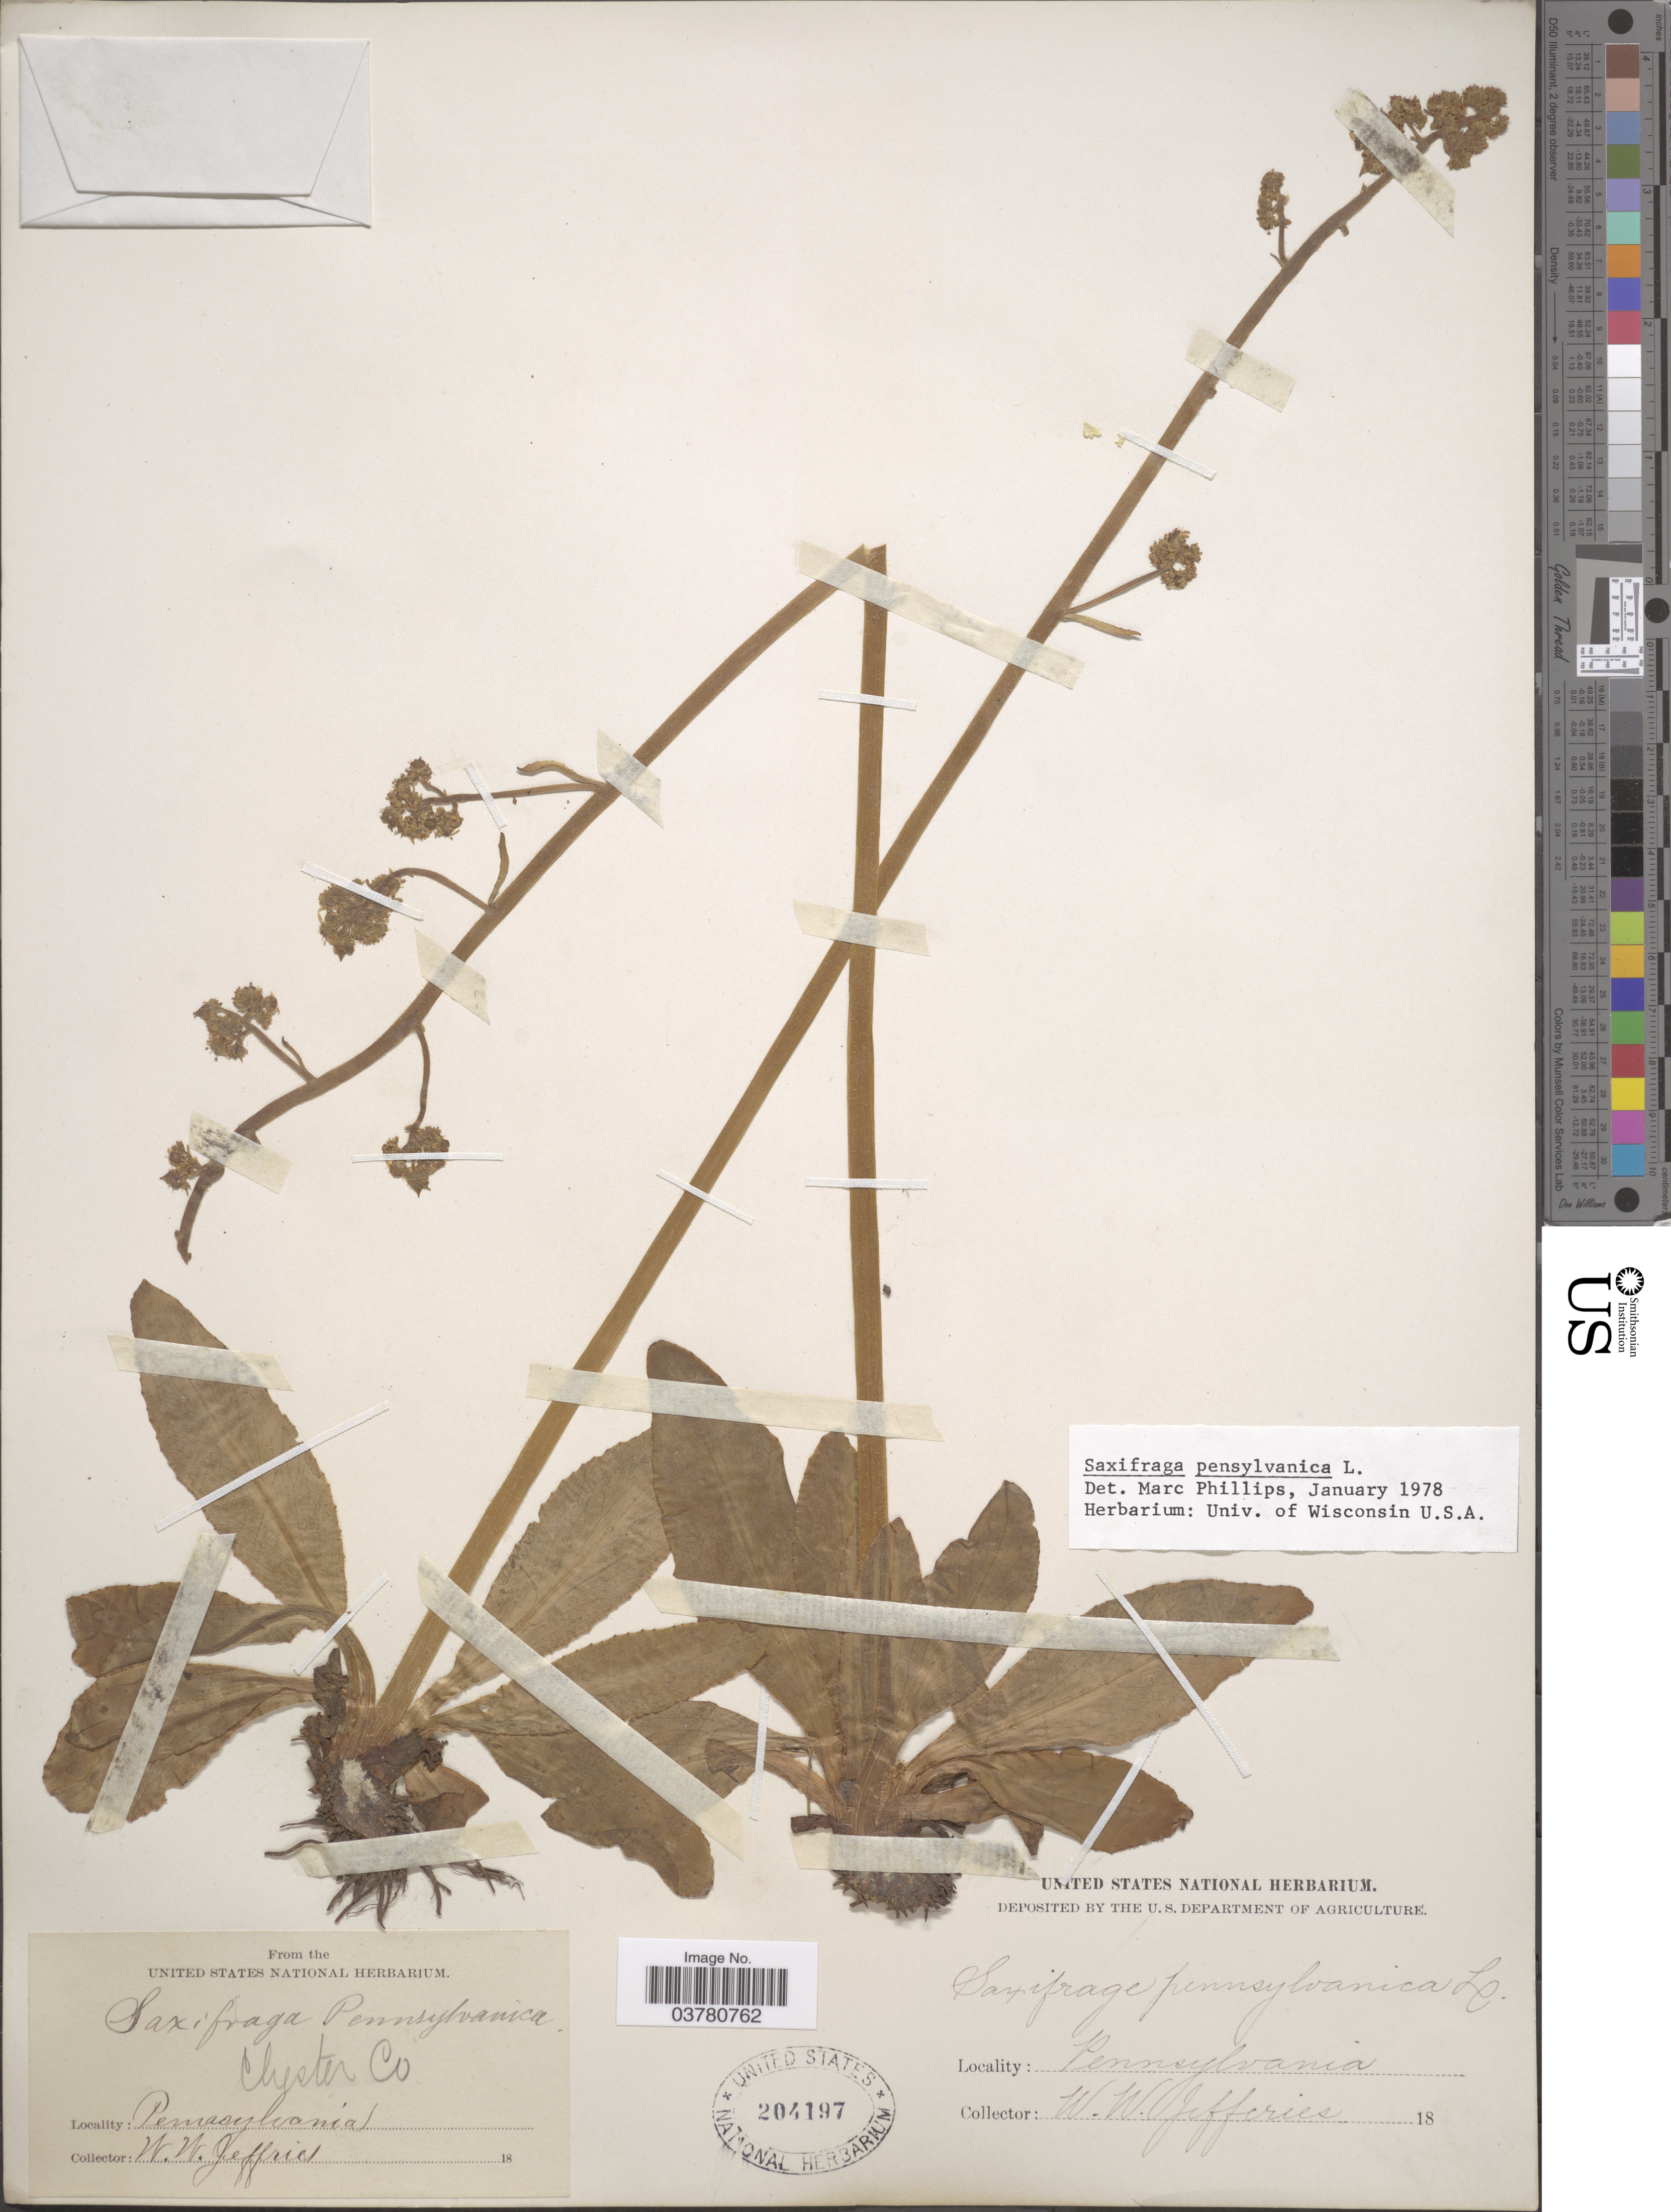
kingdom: Plantae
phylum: Tracheophyta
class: Magnoliopsida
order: Saxifragales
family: Saxifragaceae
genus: Micranthes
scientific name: Micranthes pensylvanica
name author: (L.) Haw.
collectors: W. Jefferies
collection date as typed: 18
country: United States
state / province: Pennsylvania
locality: Clyster Co.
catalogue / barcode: US 204197